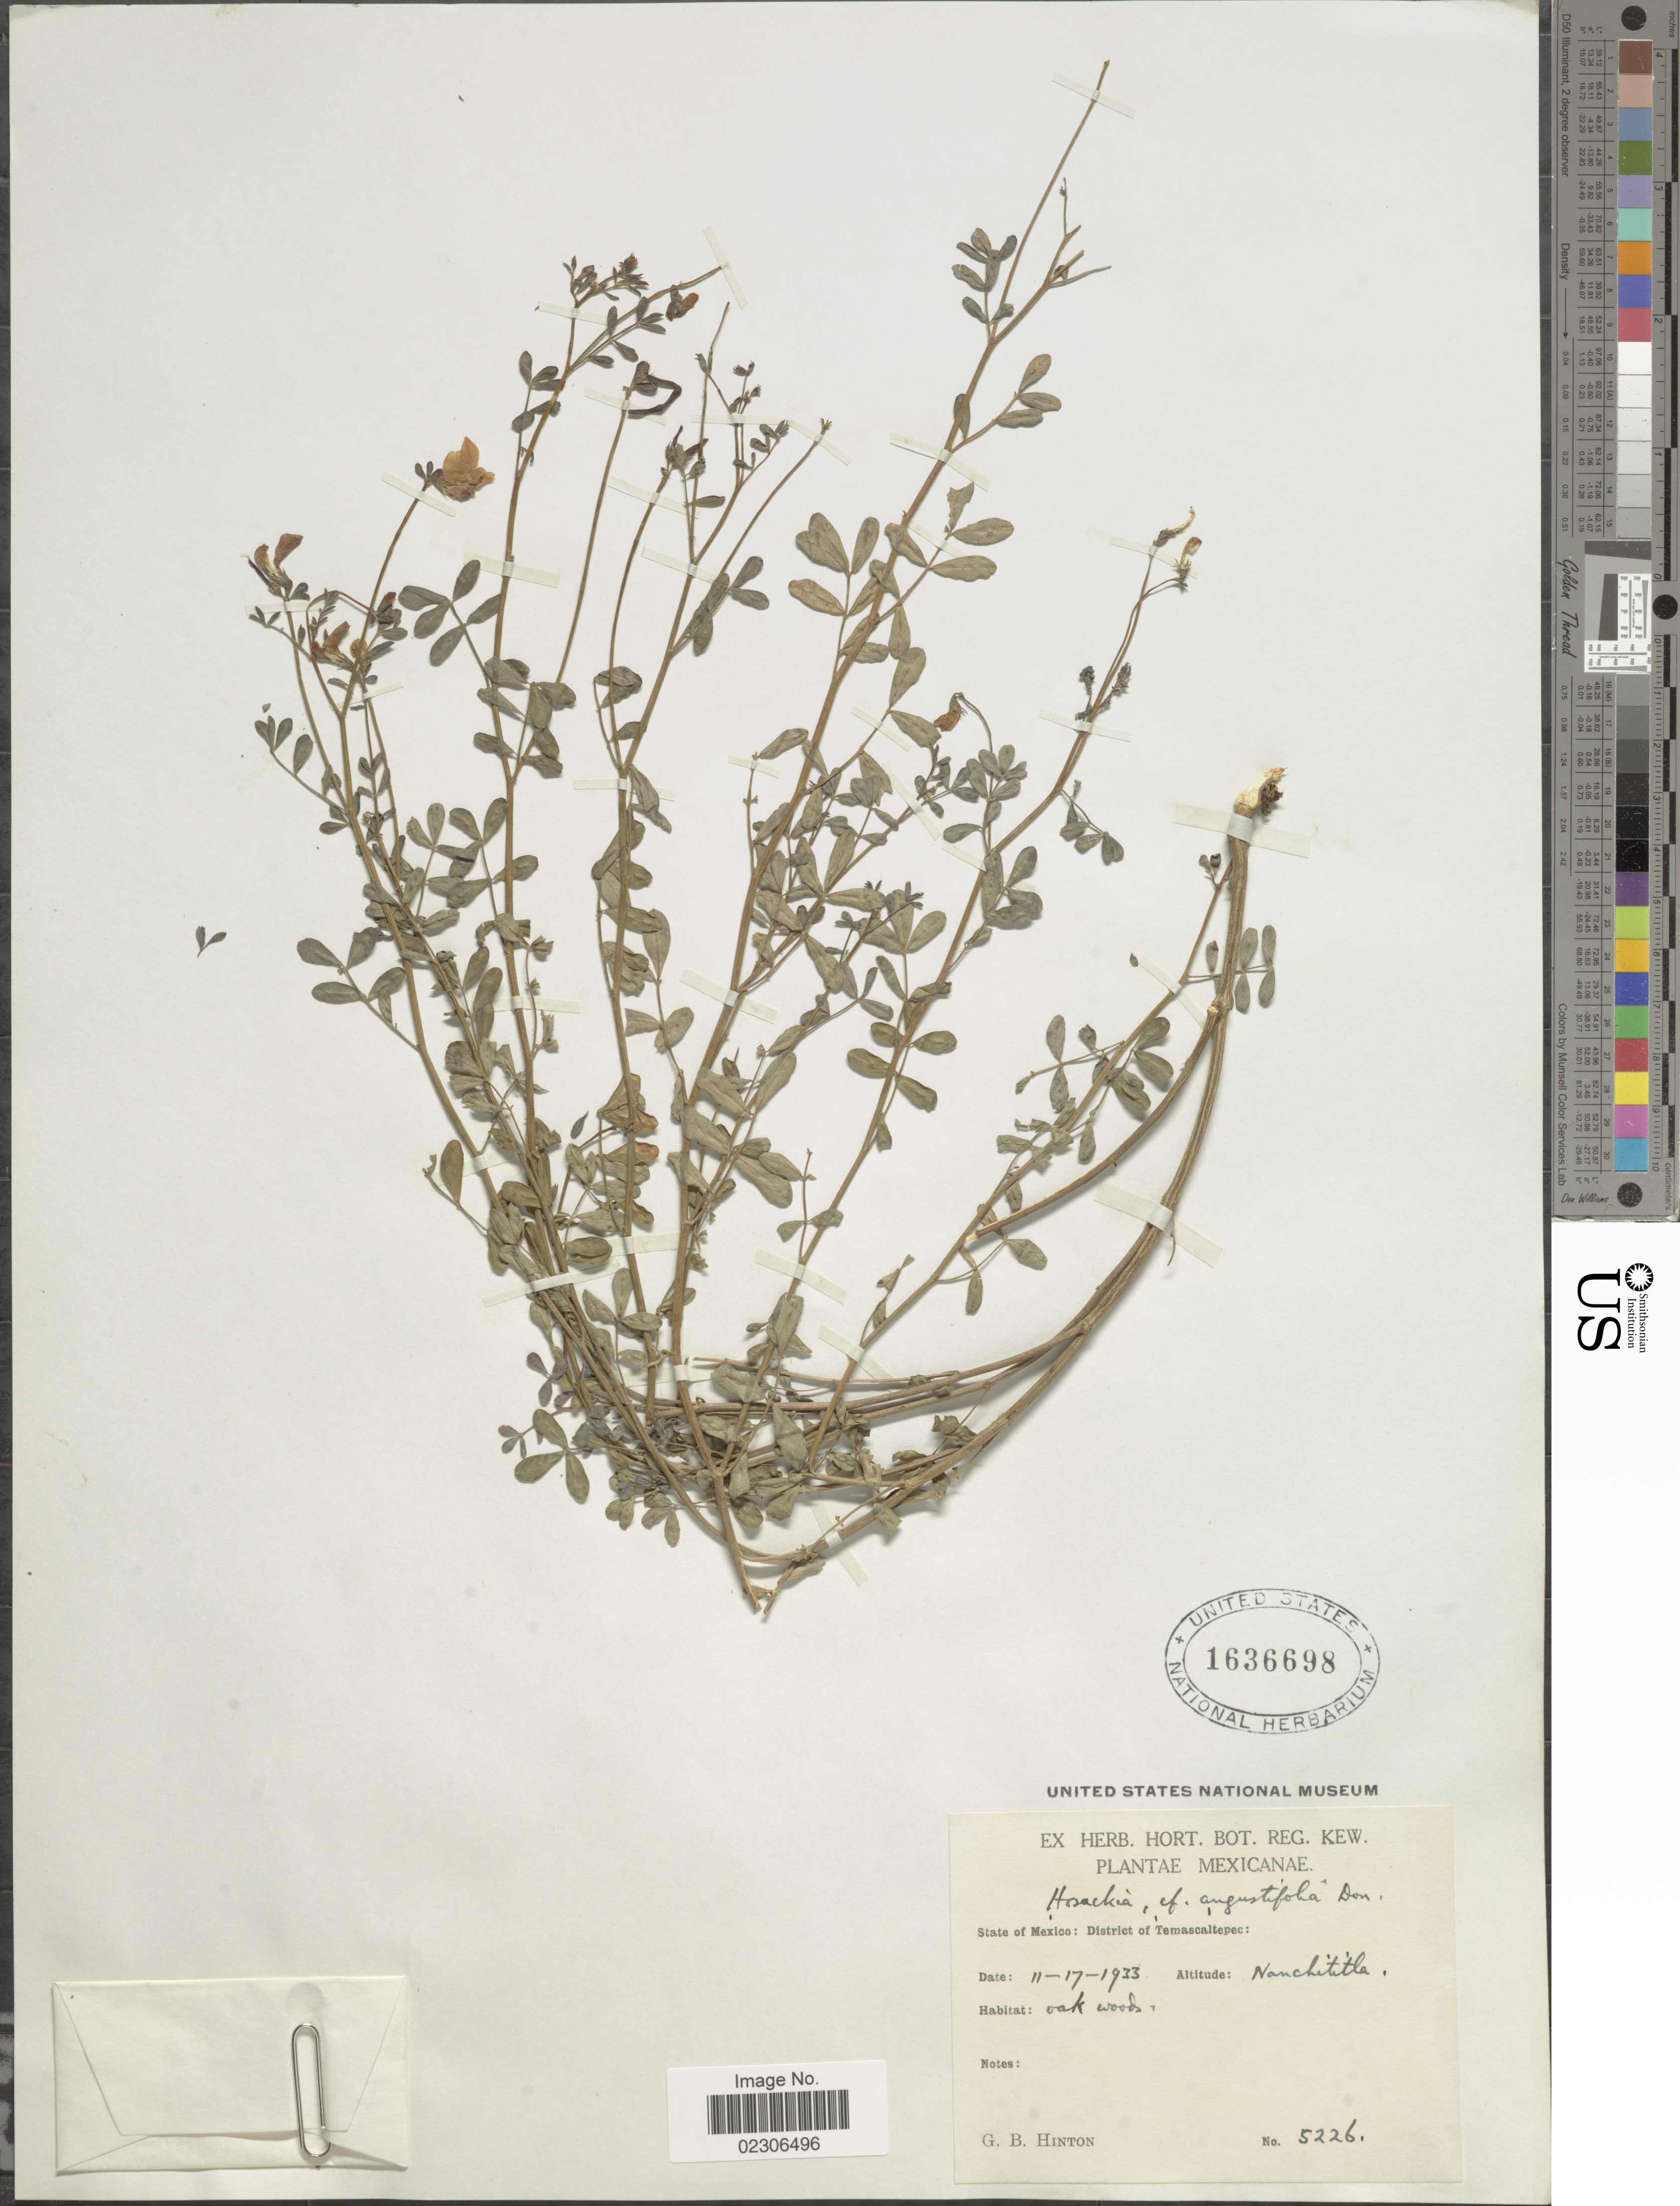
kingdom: Plantae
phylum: Tracheophyta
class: Magnoliopsida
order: Fabales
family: Fabaceae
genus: Lotus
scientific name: Lotus angustifolius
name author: Gouan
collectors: G. B. Hinton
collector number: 5226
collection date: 1933-11-17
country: Mexico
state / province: México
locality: State of Mexico: District of Temascaltepec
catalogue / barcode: US 1636698